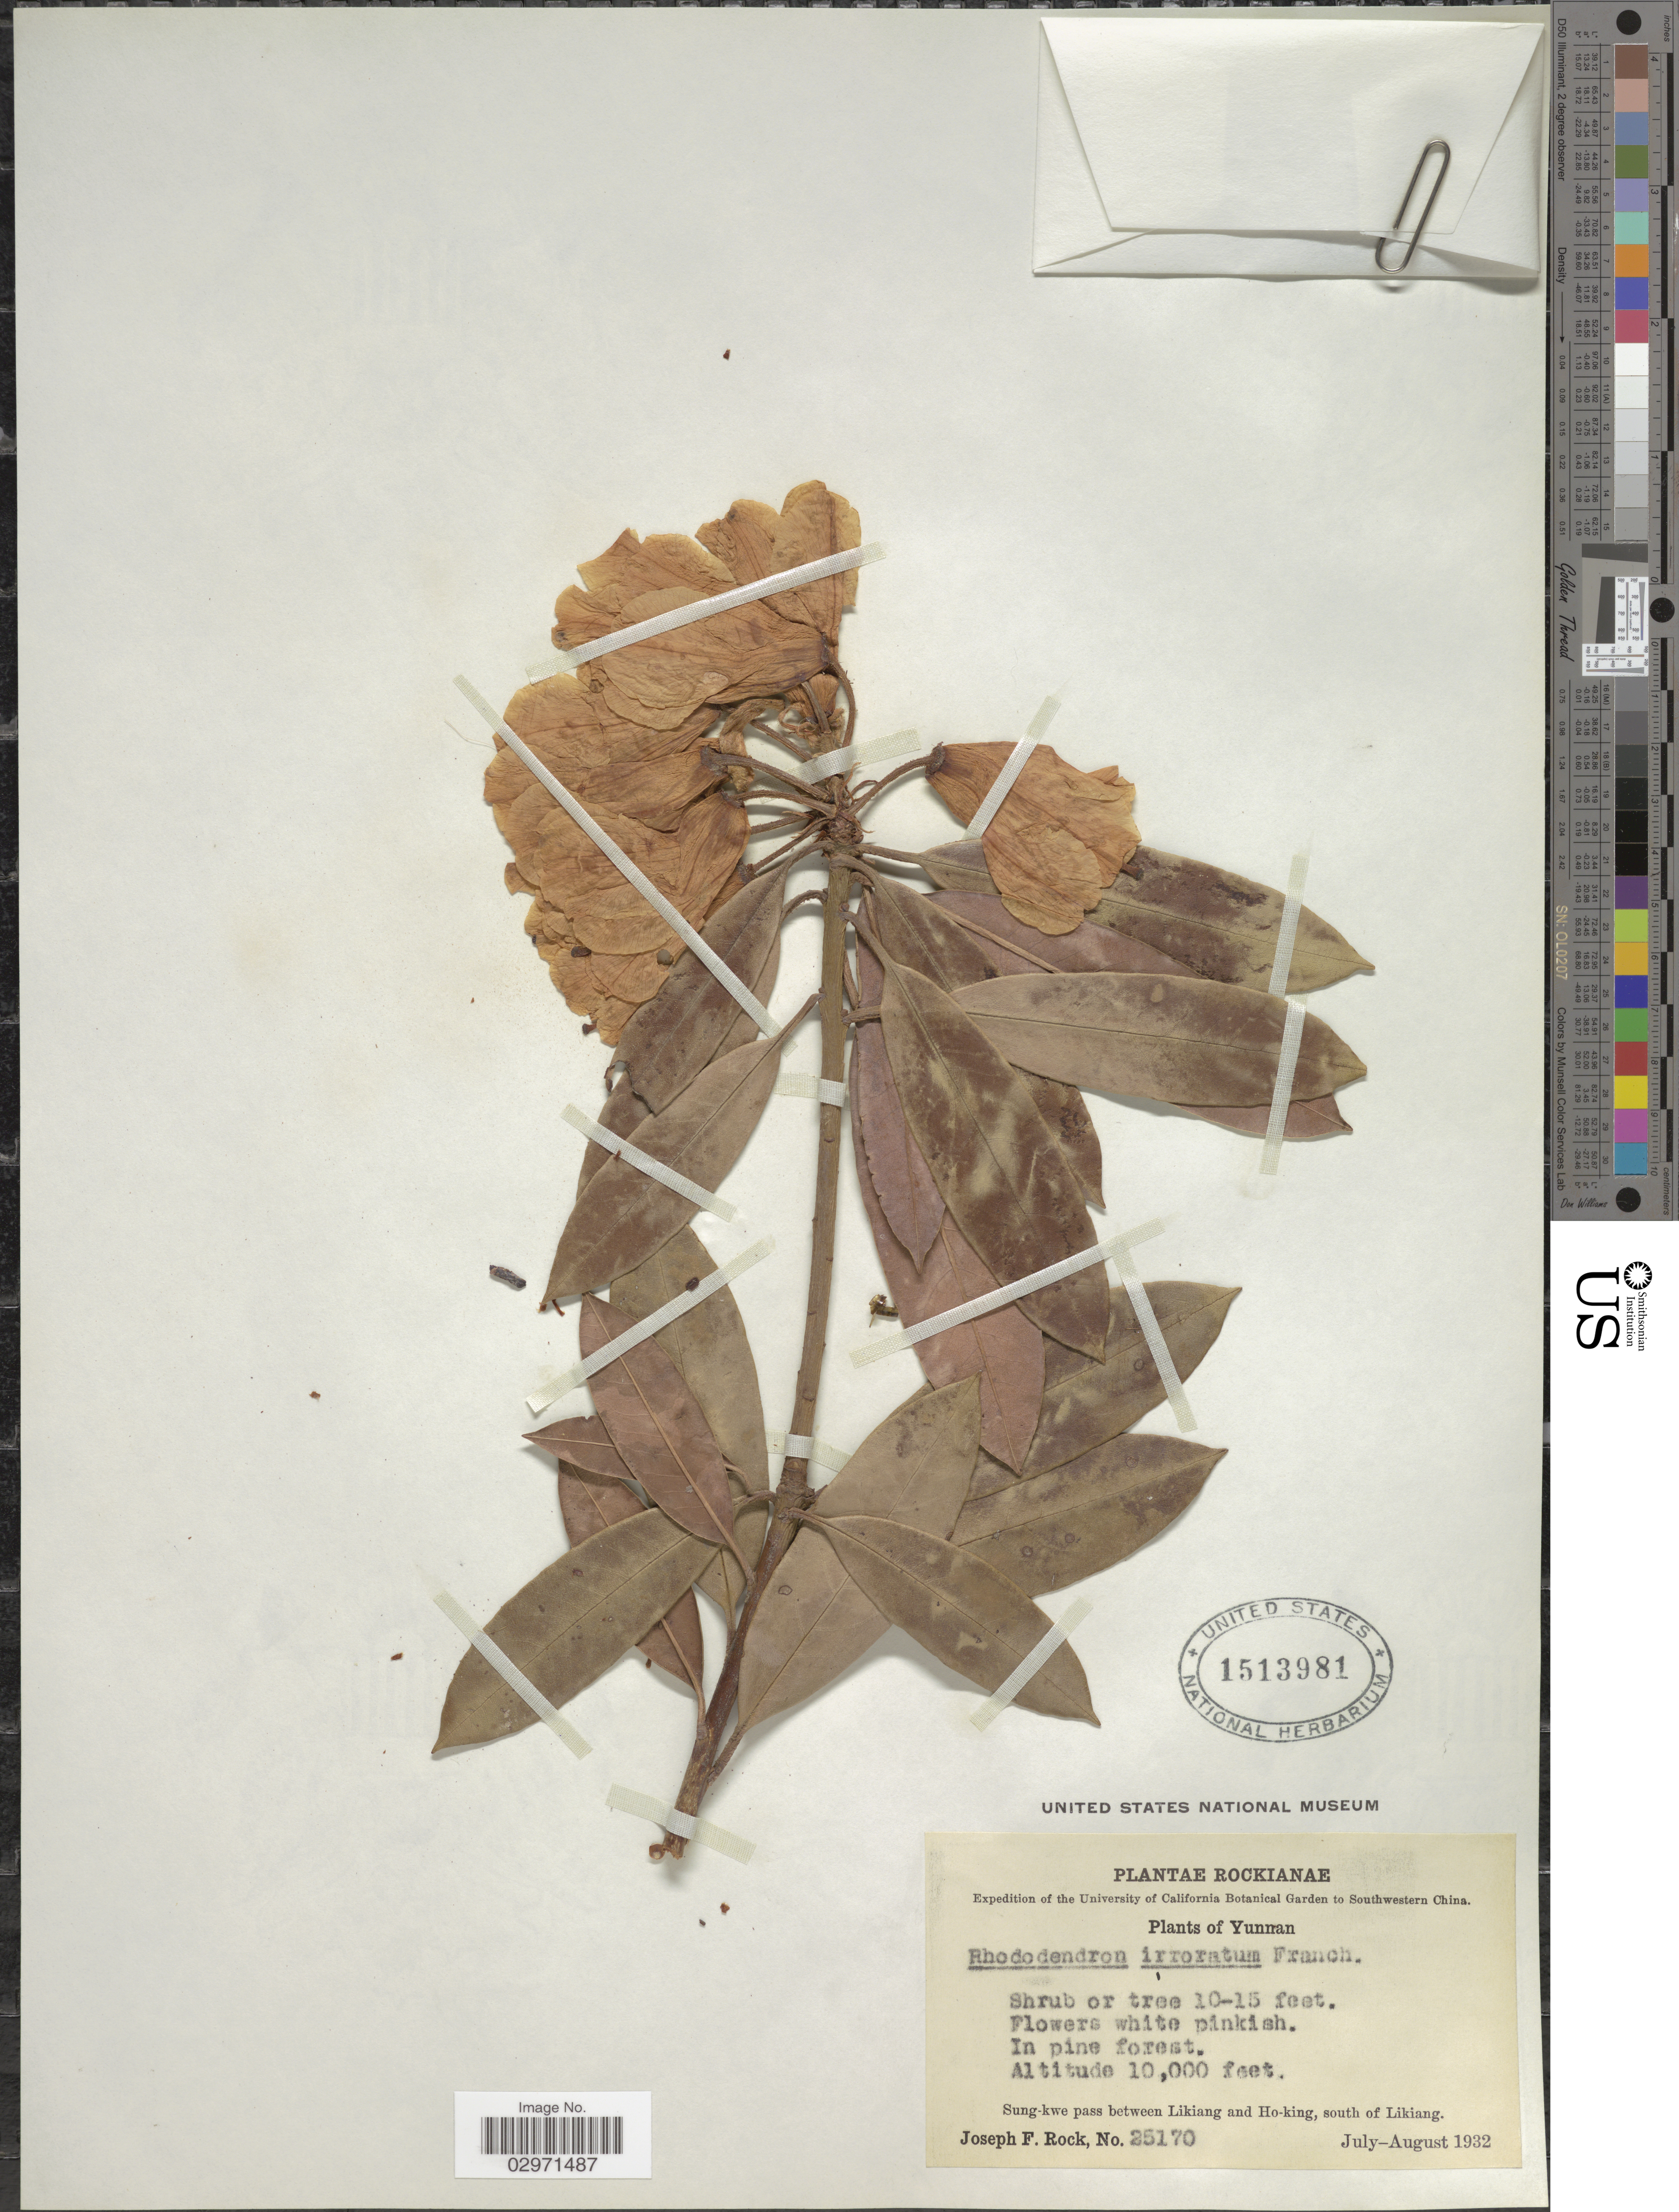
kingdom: Plantae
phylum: Tracheophyta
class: Magnoliopsida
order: Ericales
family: Ericaceae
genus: Rhododendron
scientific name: Rhododendron irroratum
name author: Franch.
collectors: J. F. Rock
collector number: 25170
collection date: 1932-07/1932-08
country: China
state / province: Yunnan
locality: Southwestern China. Sung-kwe pass between Likiang and Ho-king, south of Likiang.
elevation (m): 3048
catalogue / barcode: US 1513981